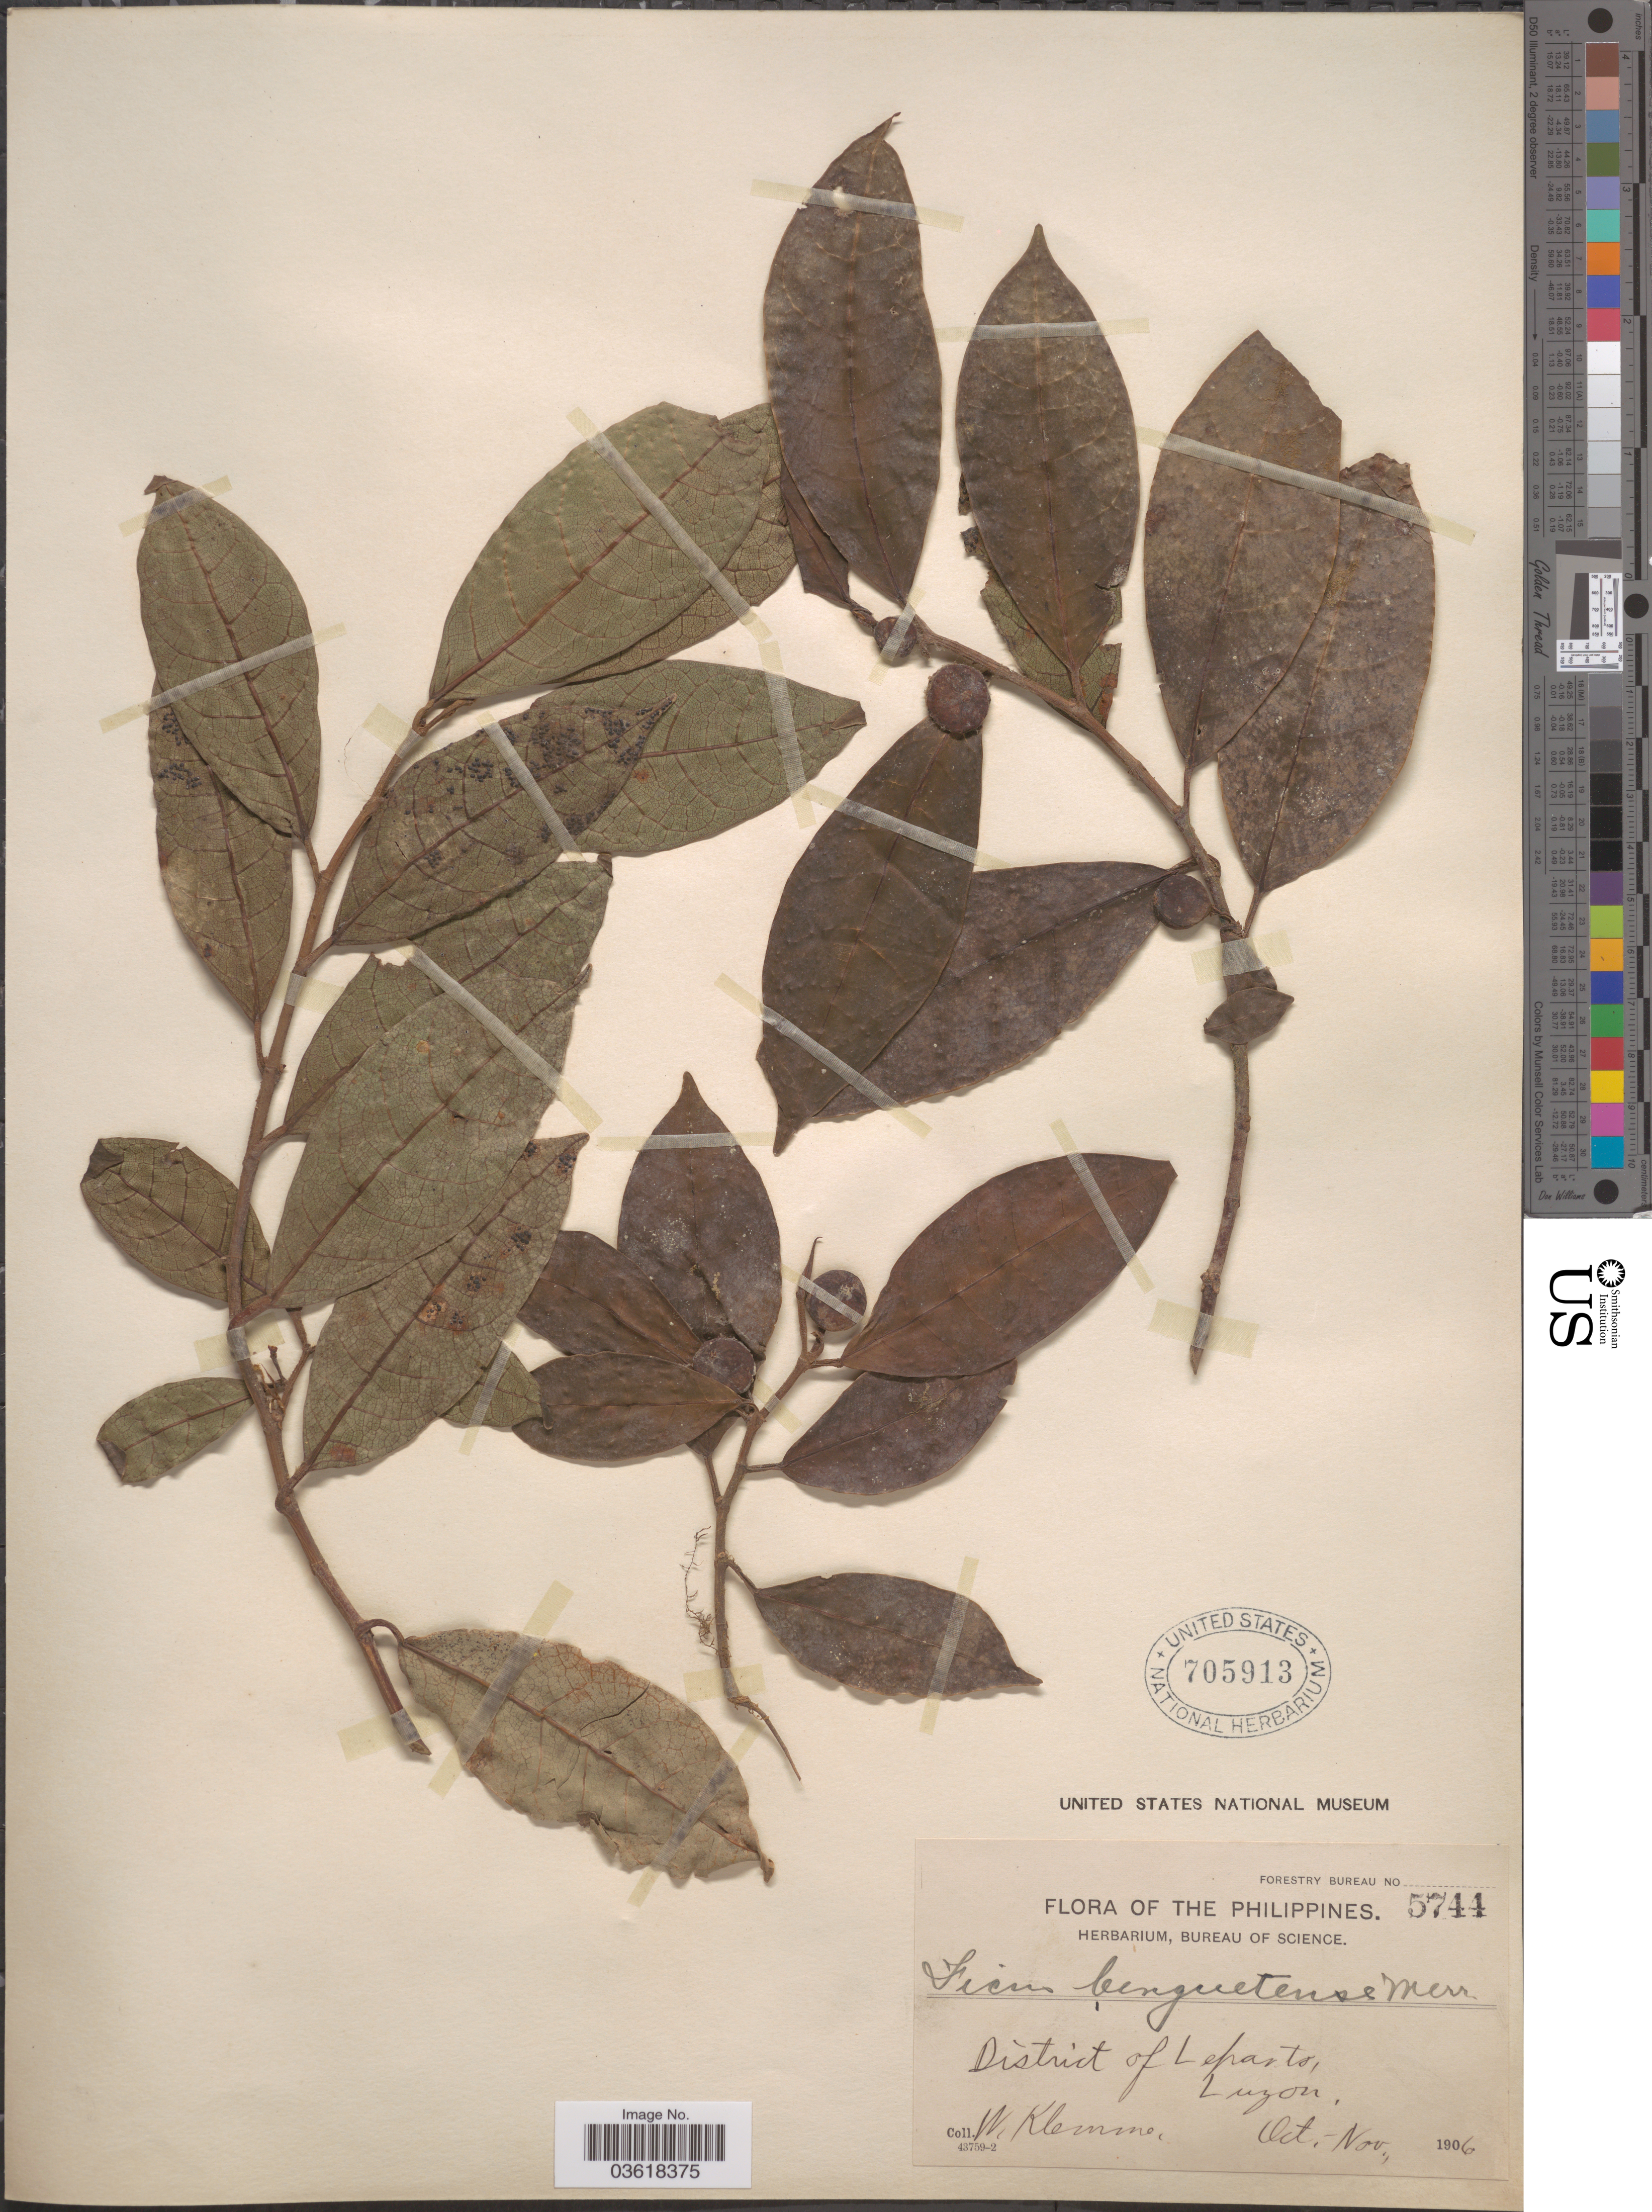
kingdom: Plantae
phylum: Tracheophyta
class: Magnoliopsida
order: Rosales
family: Moraceae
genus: Ficus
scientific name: Ficus benguetensis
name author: Merr.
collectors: W. Klemme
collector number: Forestry Bureau 5744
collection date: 1906-10/1906-11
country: Philippines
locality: District of Lepanto, Luzon.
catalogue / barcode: US 705913